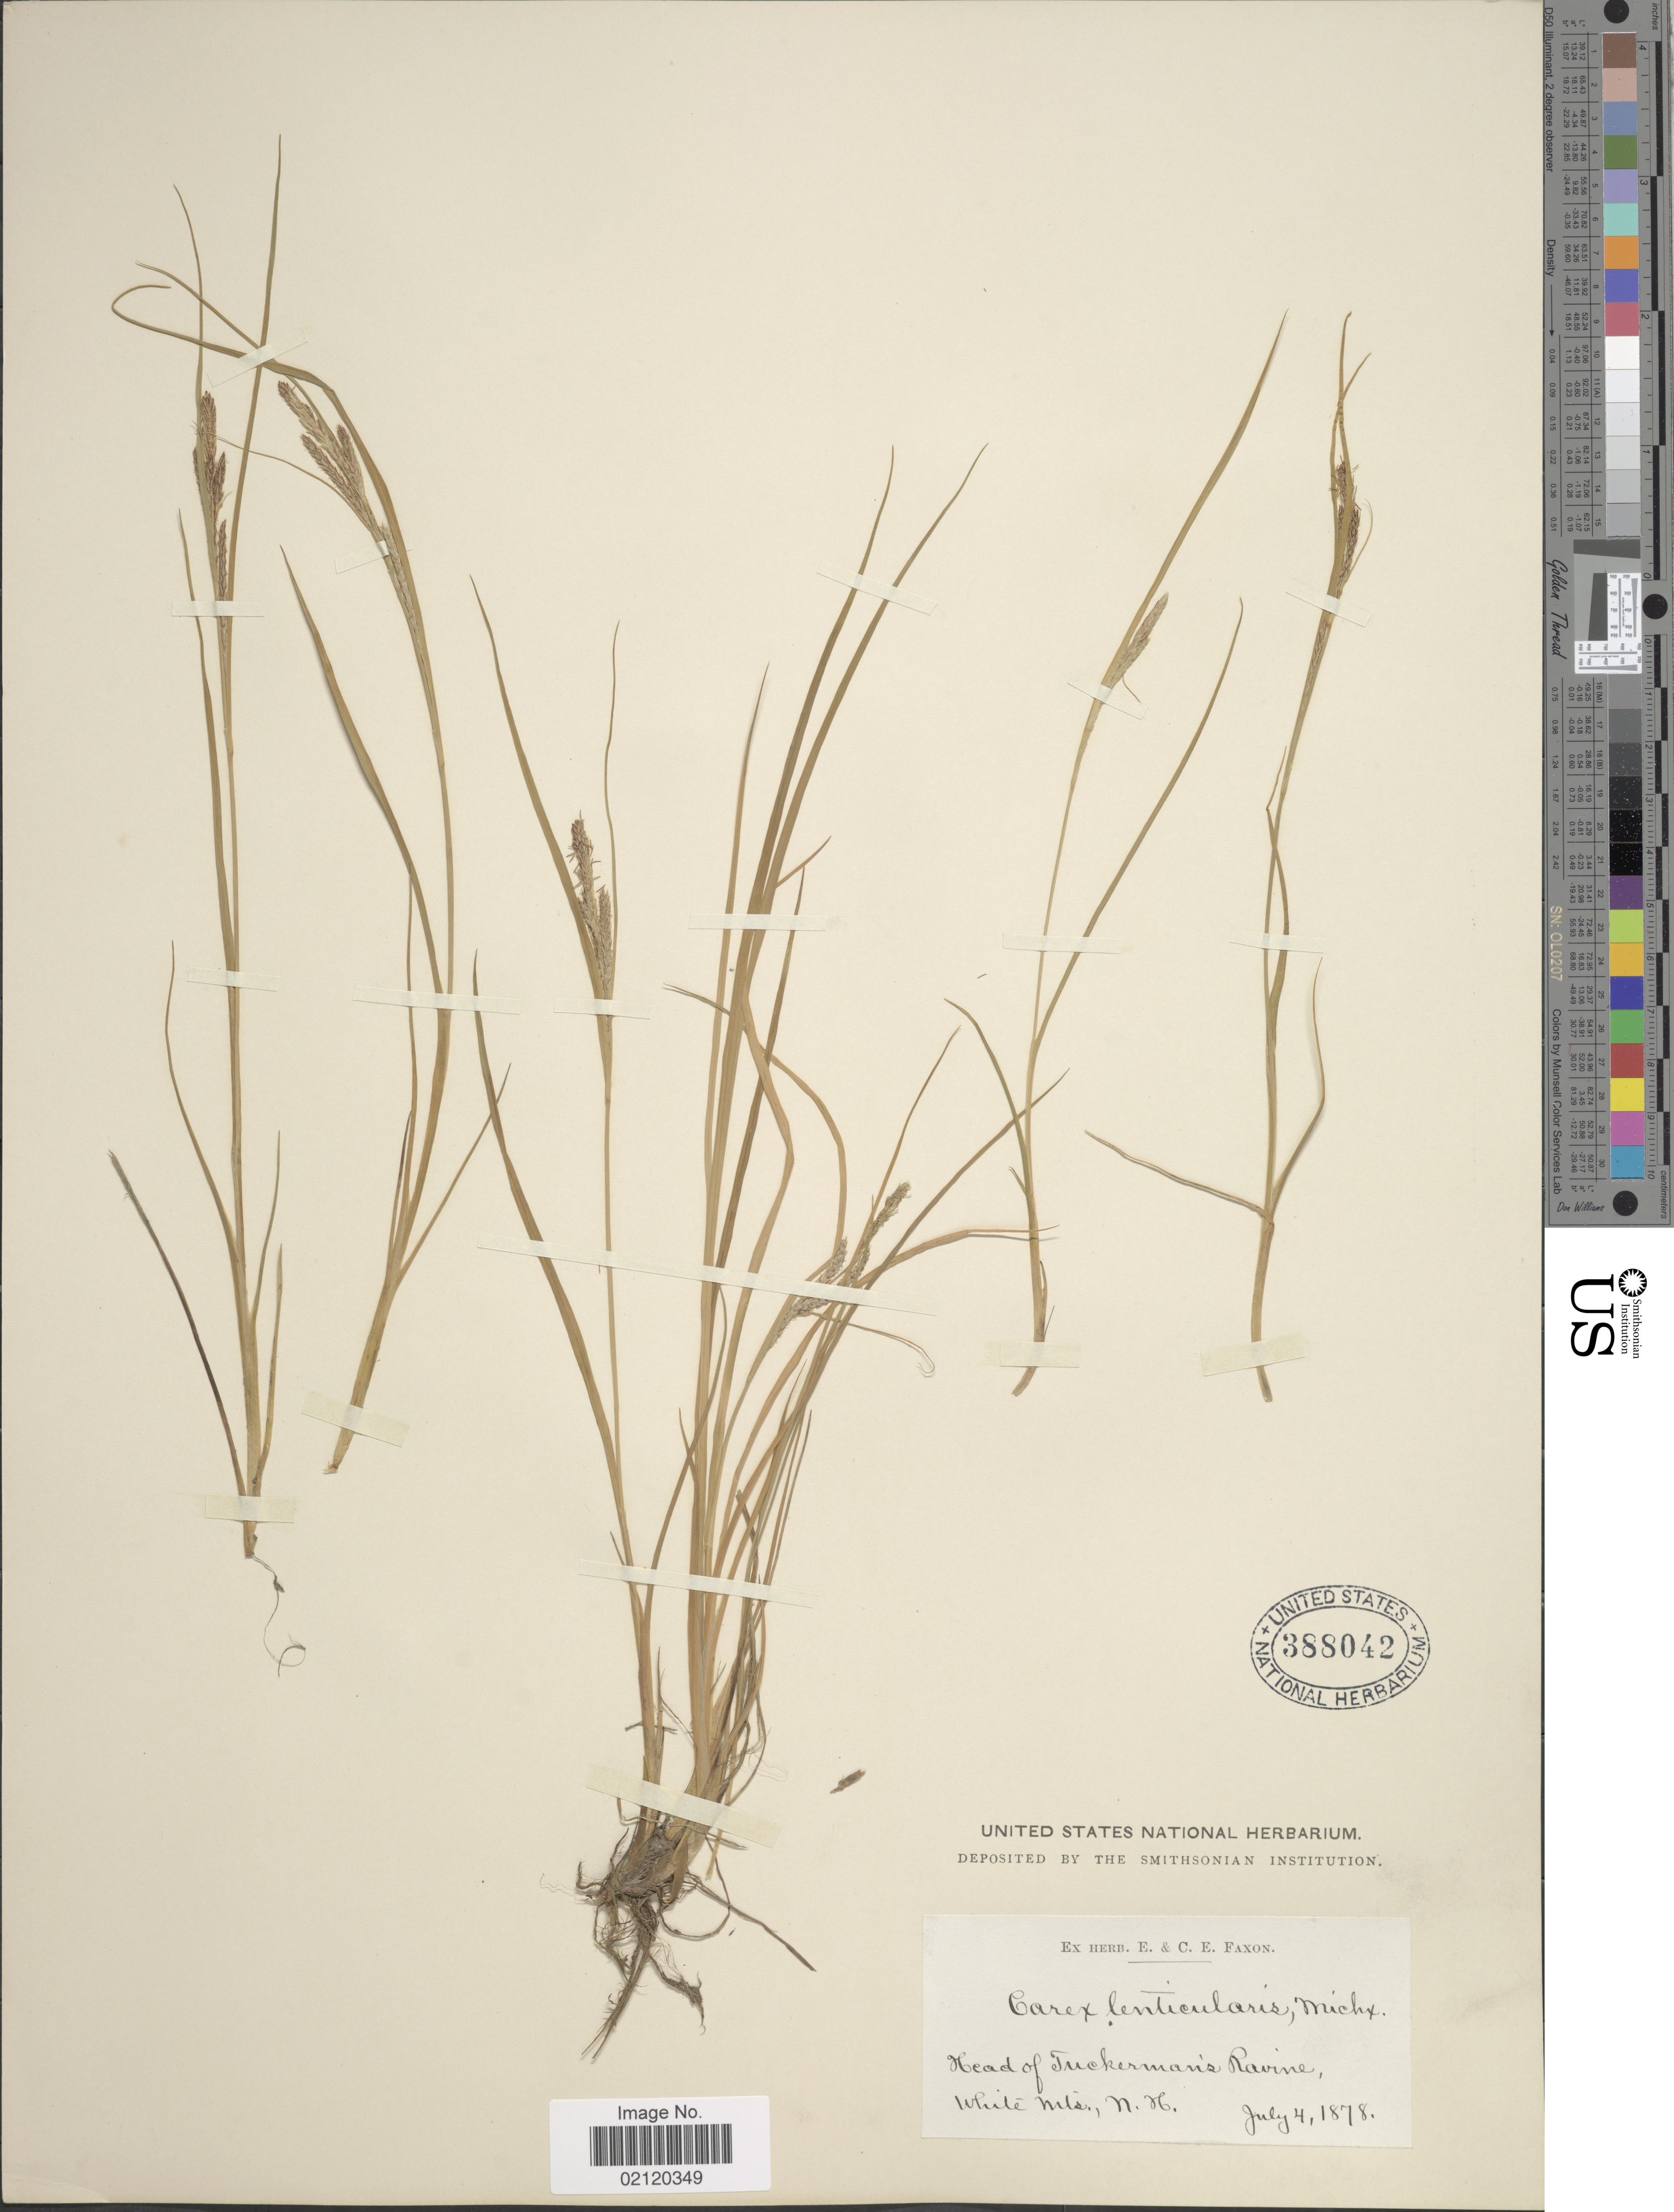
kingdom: Plantae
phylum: Tracheophyta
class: Liliopsida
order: Poales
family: Cyperaceae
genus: Carex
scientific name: Carex lenticularis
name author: Michx.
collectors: ex herb. E. & C.E. Faxon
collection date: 1878-07-04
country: United States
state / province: New Hampshire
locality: Head of Tuckerman's Ravine, White Mts., N.H.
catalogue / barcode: US 388042